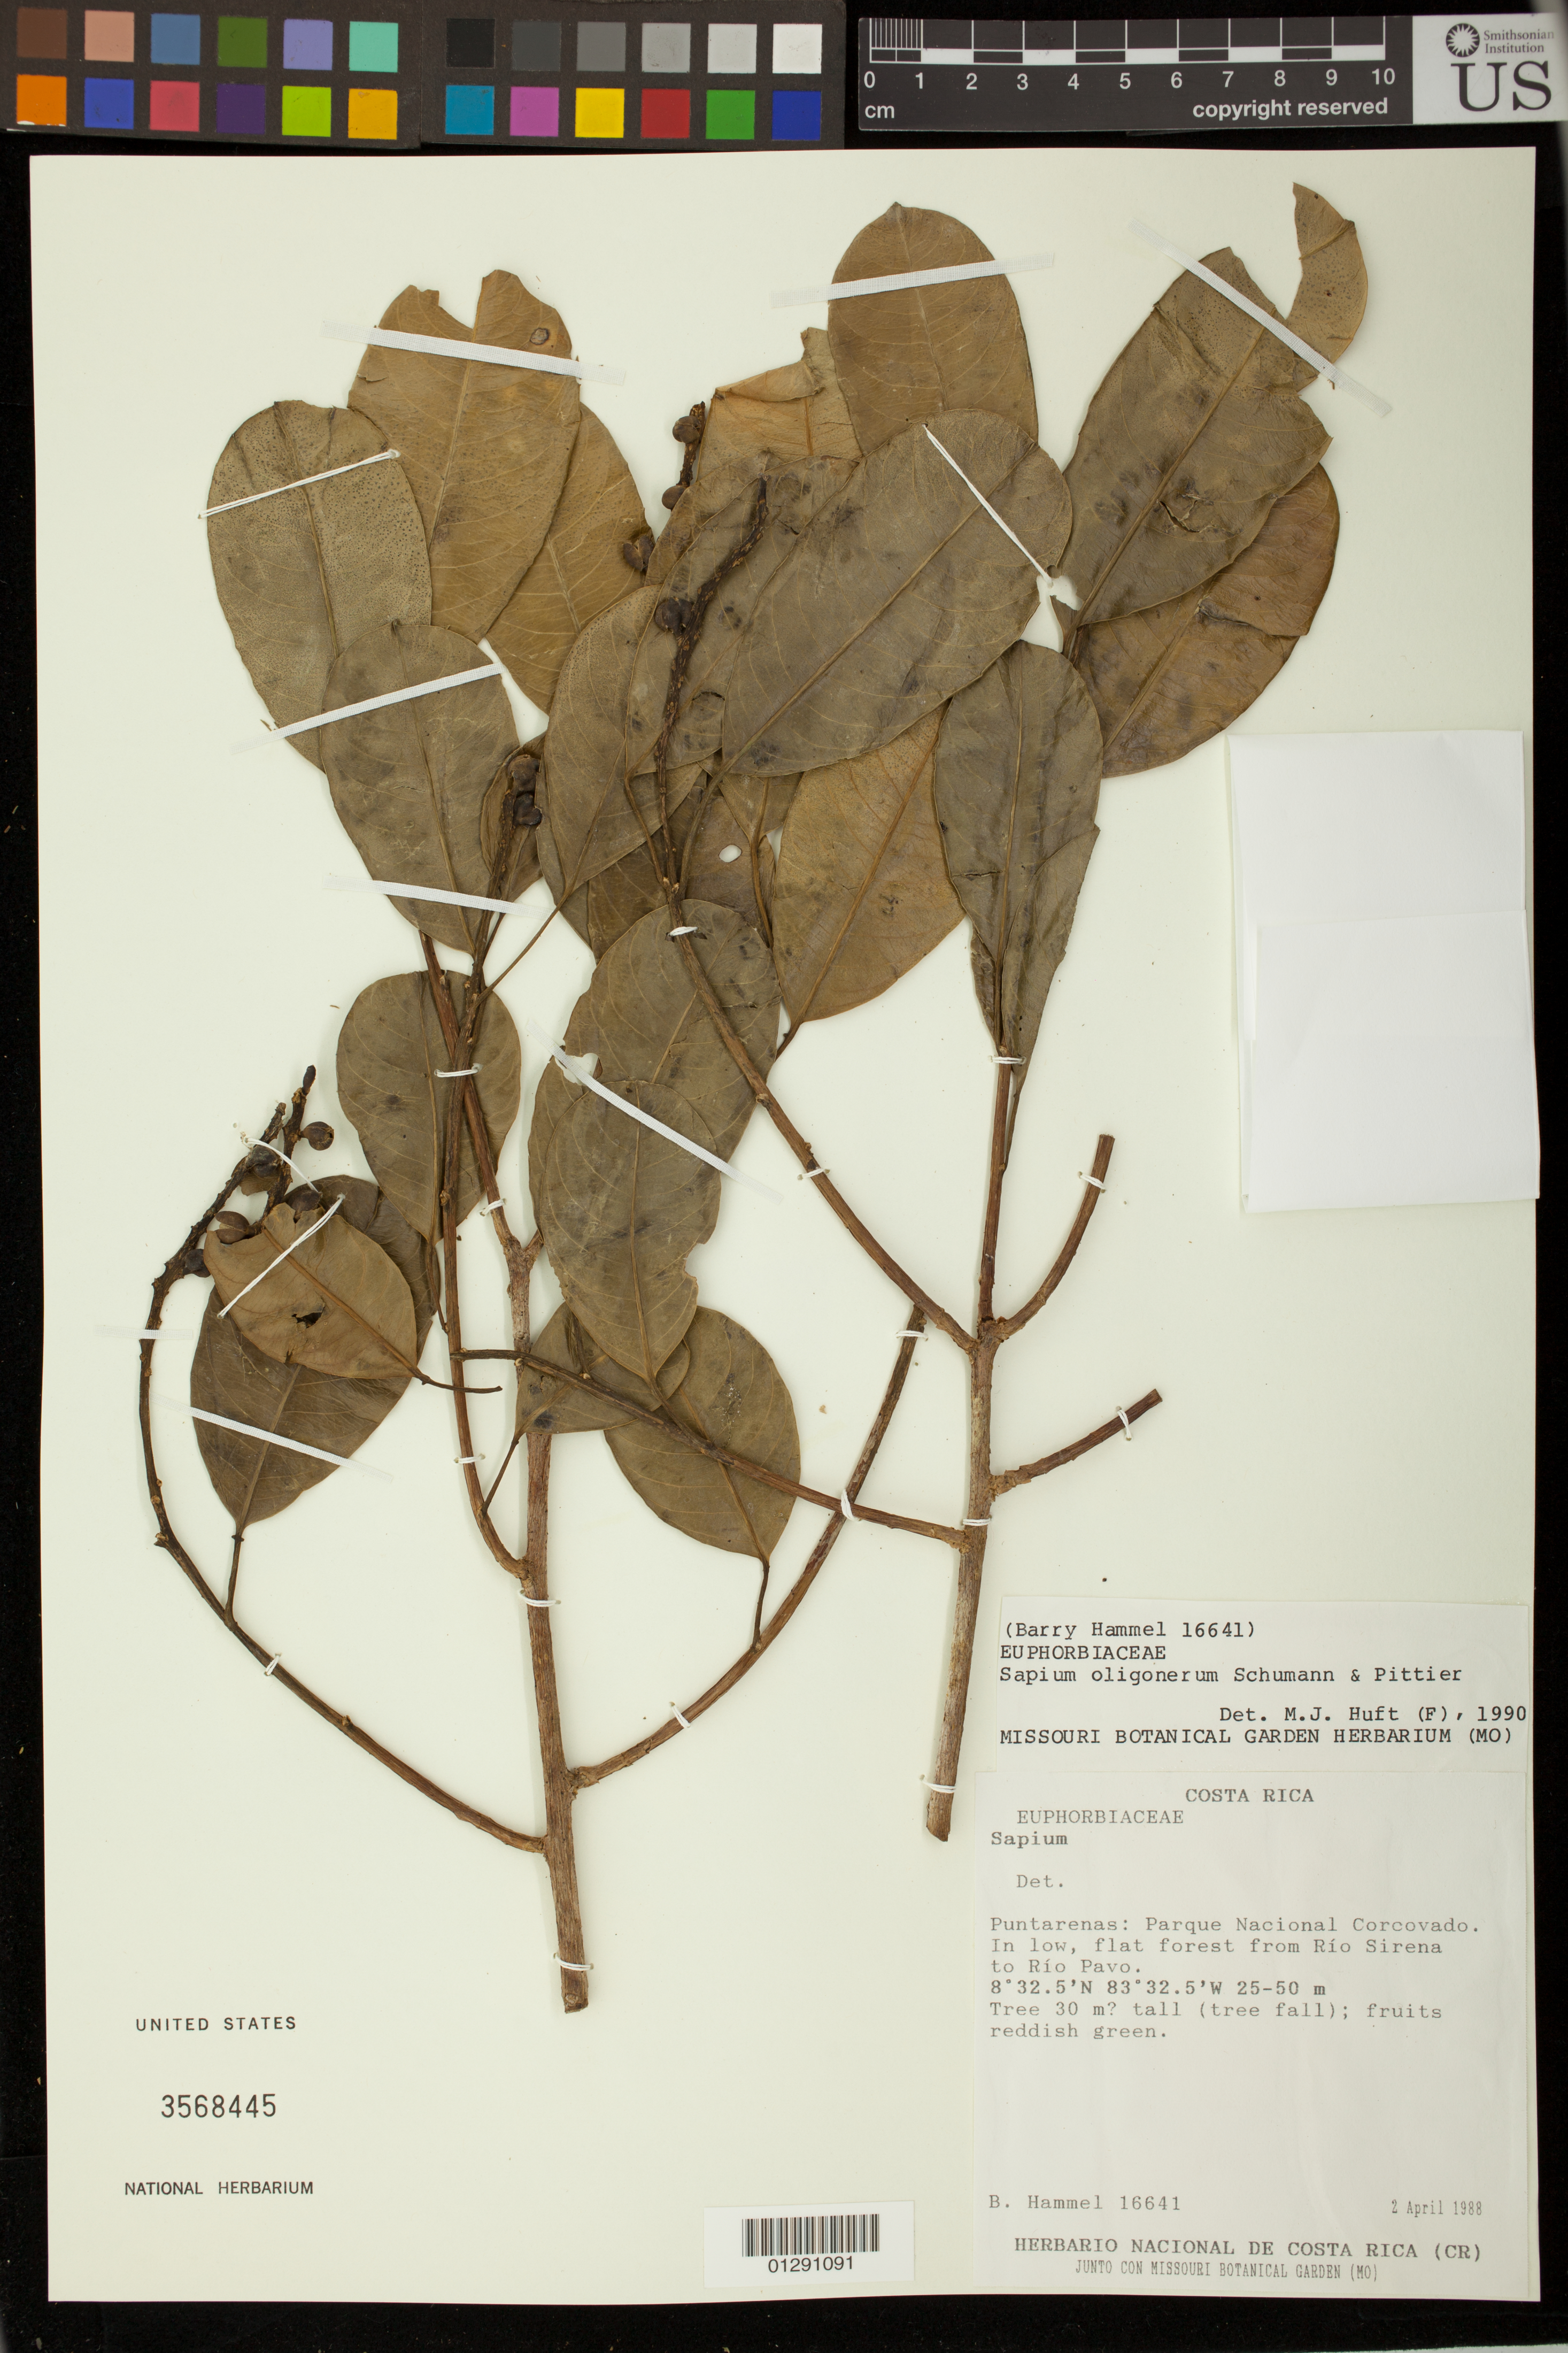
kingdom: Plantae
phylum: Tracheophyta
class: Magnoliopsida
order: Malpighiales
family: Euphorbiaceae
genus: Sapium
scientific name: Sapium pachystachys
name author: K. Schum. & Pittier in Pittier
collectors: B. Hammel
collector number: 16641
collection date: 1988-04-02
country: Costa Rica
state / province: Puntarenas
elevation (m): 25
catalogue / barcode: US 3568445